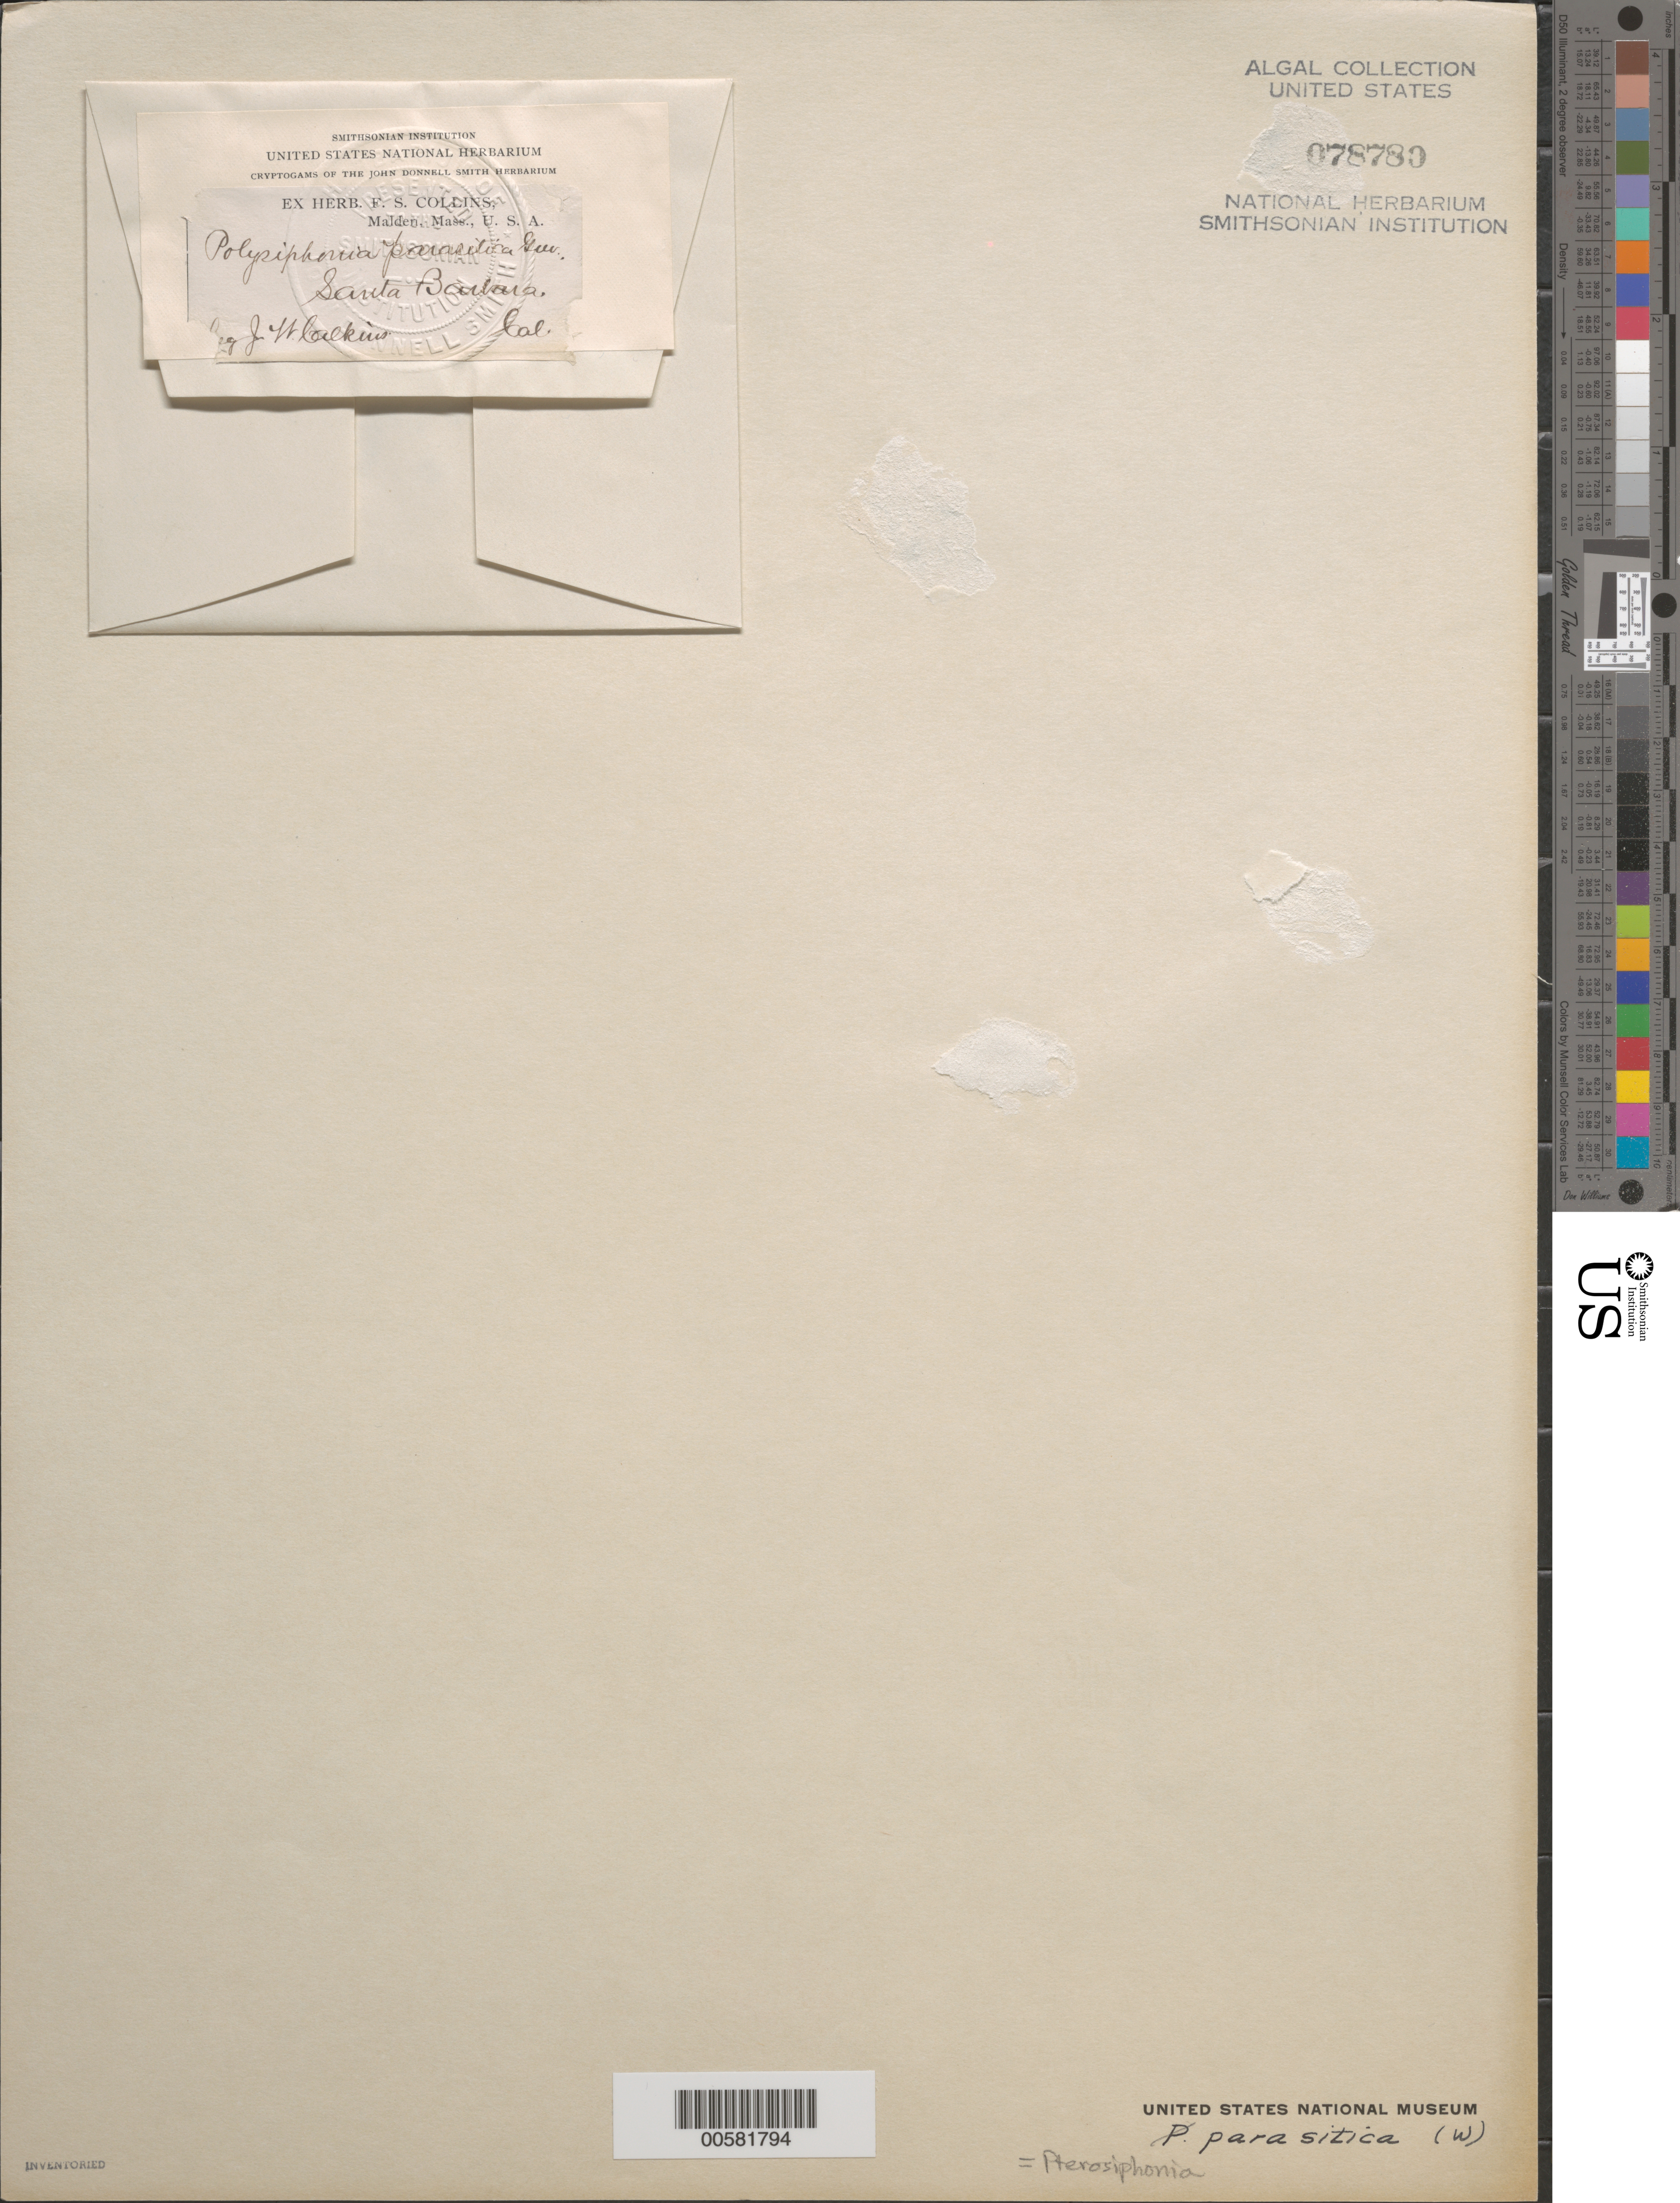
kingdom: Plantae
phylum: Rhodophyta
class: Florideophyceae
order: Ceramiales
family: Rhodomelaceae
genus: Deltalsia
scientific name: Deltalsia parasitica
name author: (Hudson) Diaz-Tapia & Rodríguez-Buján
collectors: J. Calkins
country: United States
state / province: California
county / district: Santa Barbara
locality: Santa Barbara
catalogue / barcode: US 78780